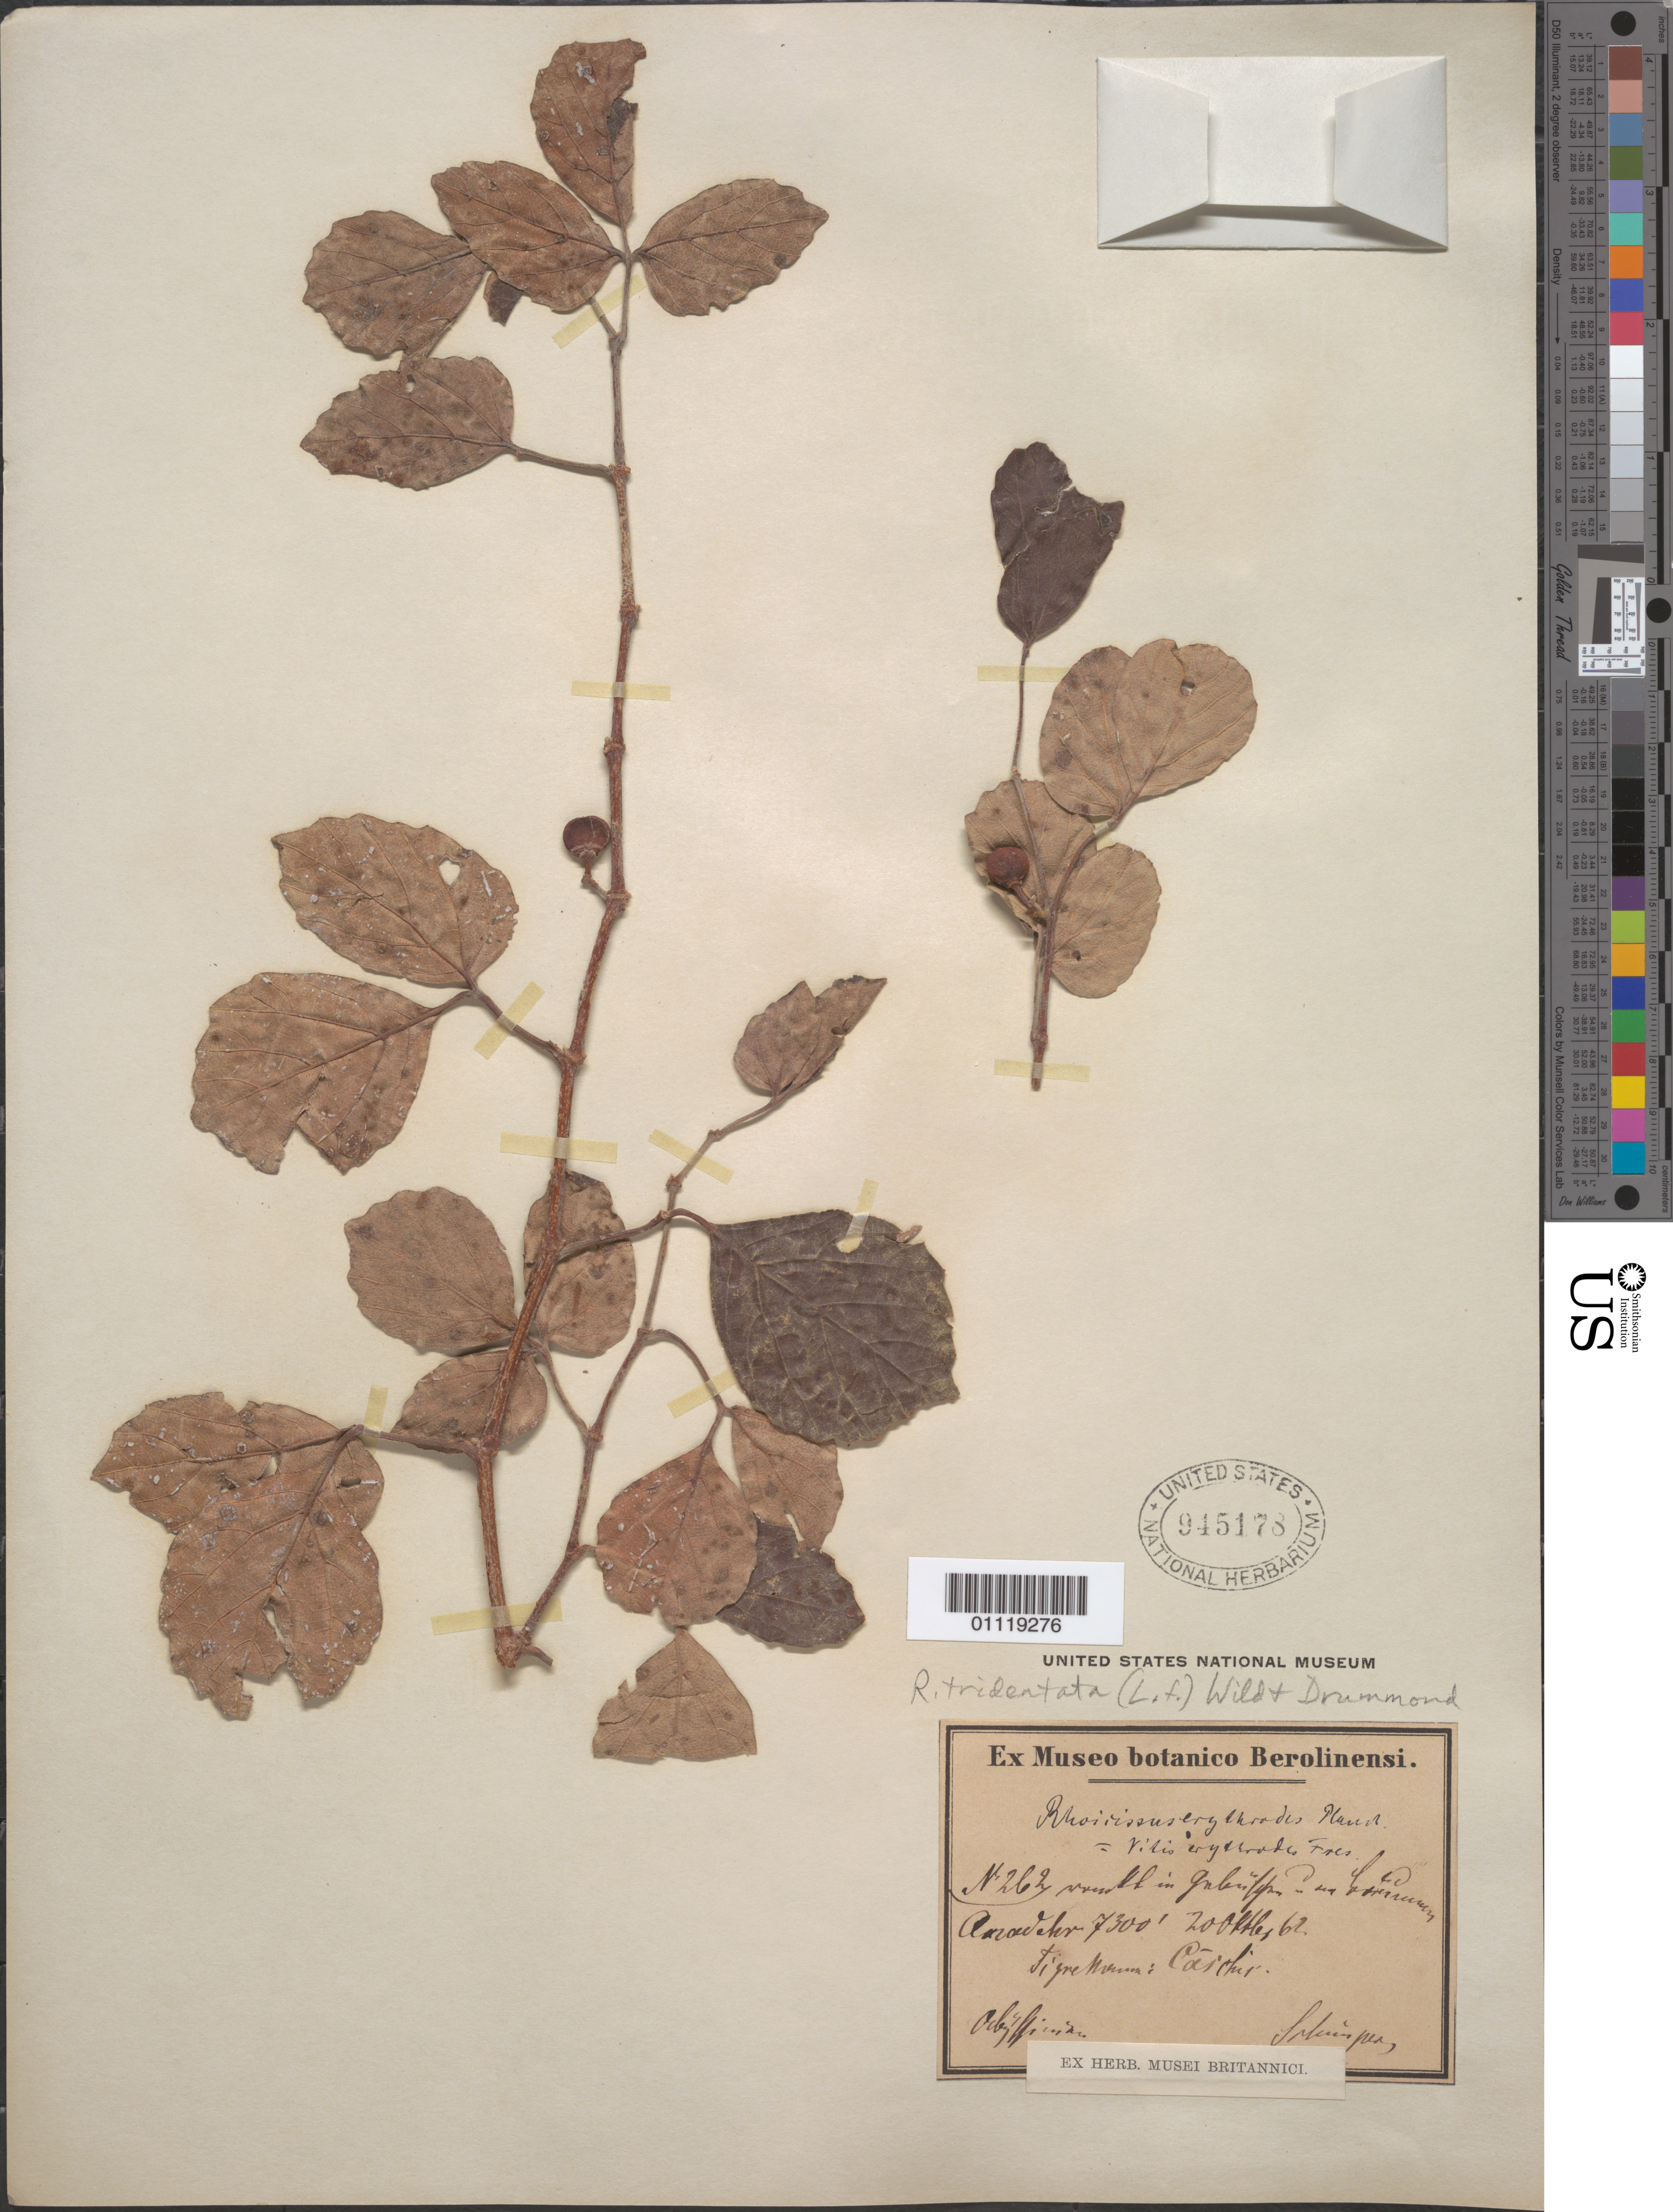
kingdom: Plantae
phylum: Tracheophyta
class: Magnoliopsida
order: Vitales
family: Vitaceae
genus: Rhoicissus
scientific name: Rhoicissus tridentata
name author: (L. f.) Wild & R.B. Drumm.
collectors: ex Museo Botanico Berolinensi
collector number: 262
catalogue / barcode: US 945178